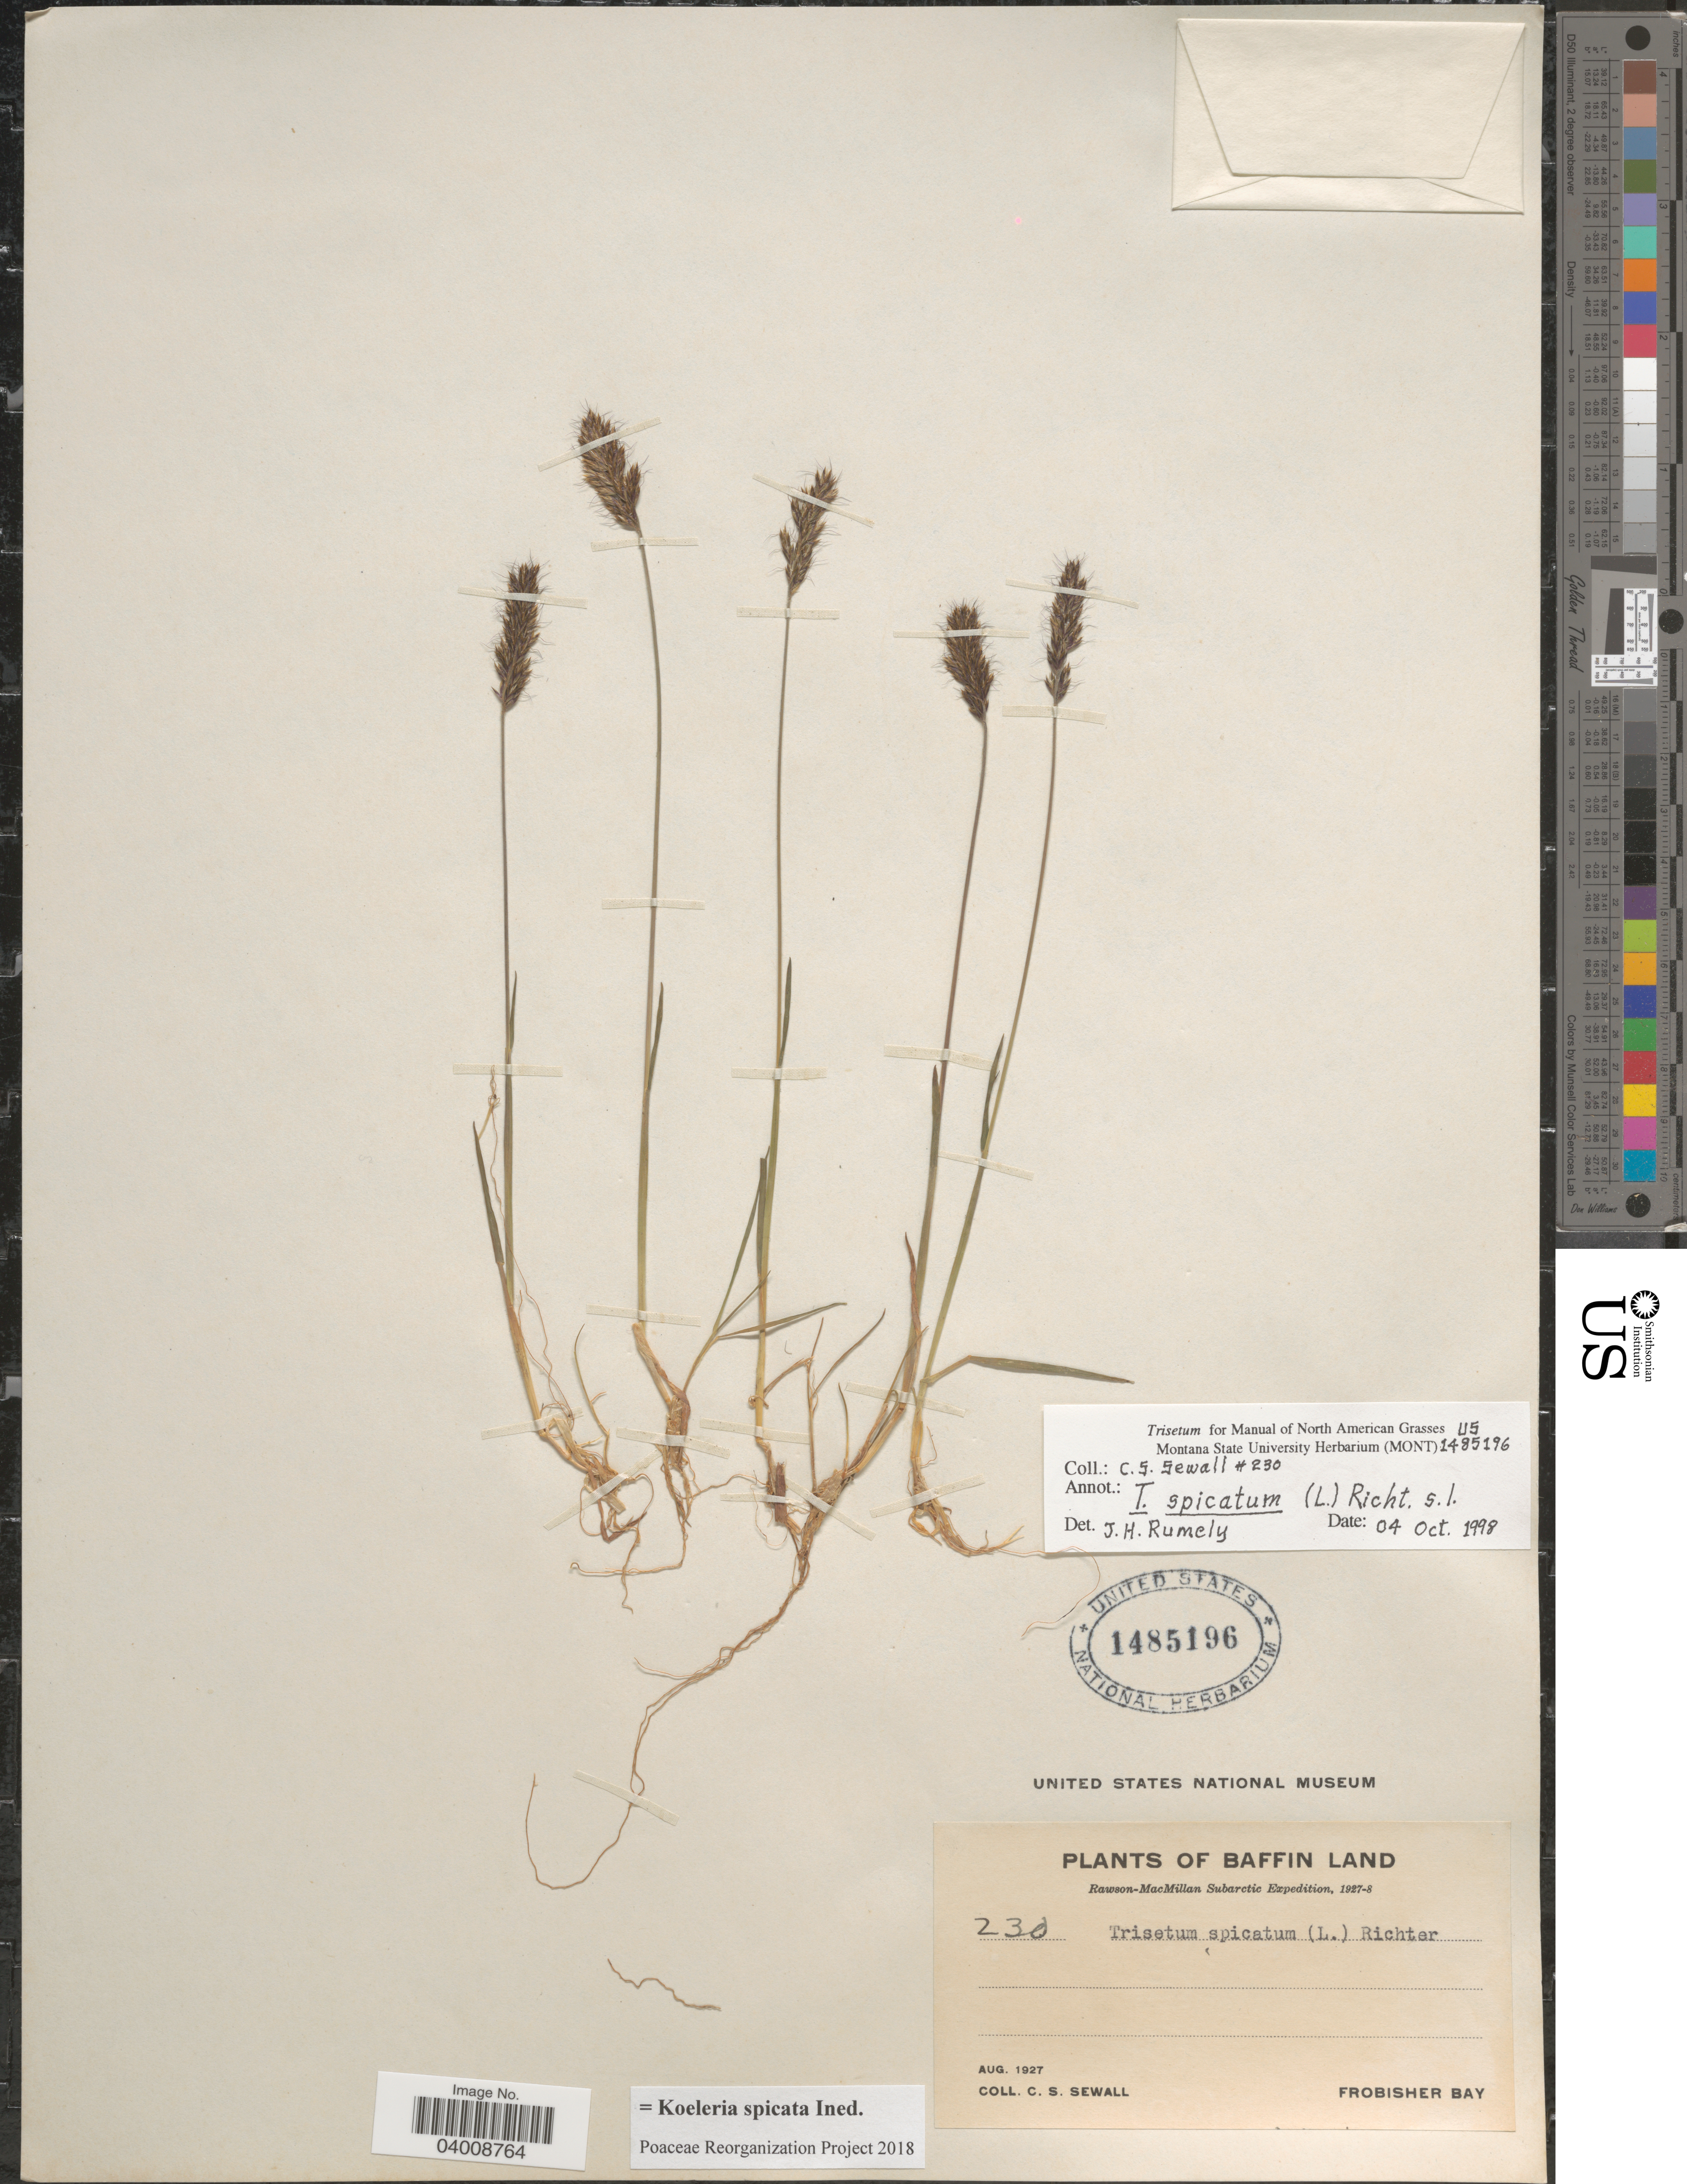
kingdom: Plantae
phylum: Tracheophyta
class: Liliopsida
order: Poales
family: Poaceae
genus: Koeleria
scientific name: Koeleria spicata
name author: (L.) Barberá et al.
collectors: C. Sewall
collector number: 230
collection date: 1927-08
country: Canada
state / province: Nunavut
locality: Baffin Land. Frobisher Bay.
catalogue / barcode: US 1485196